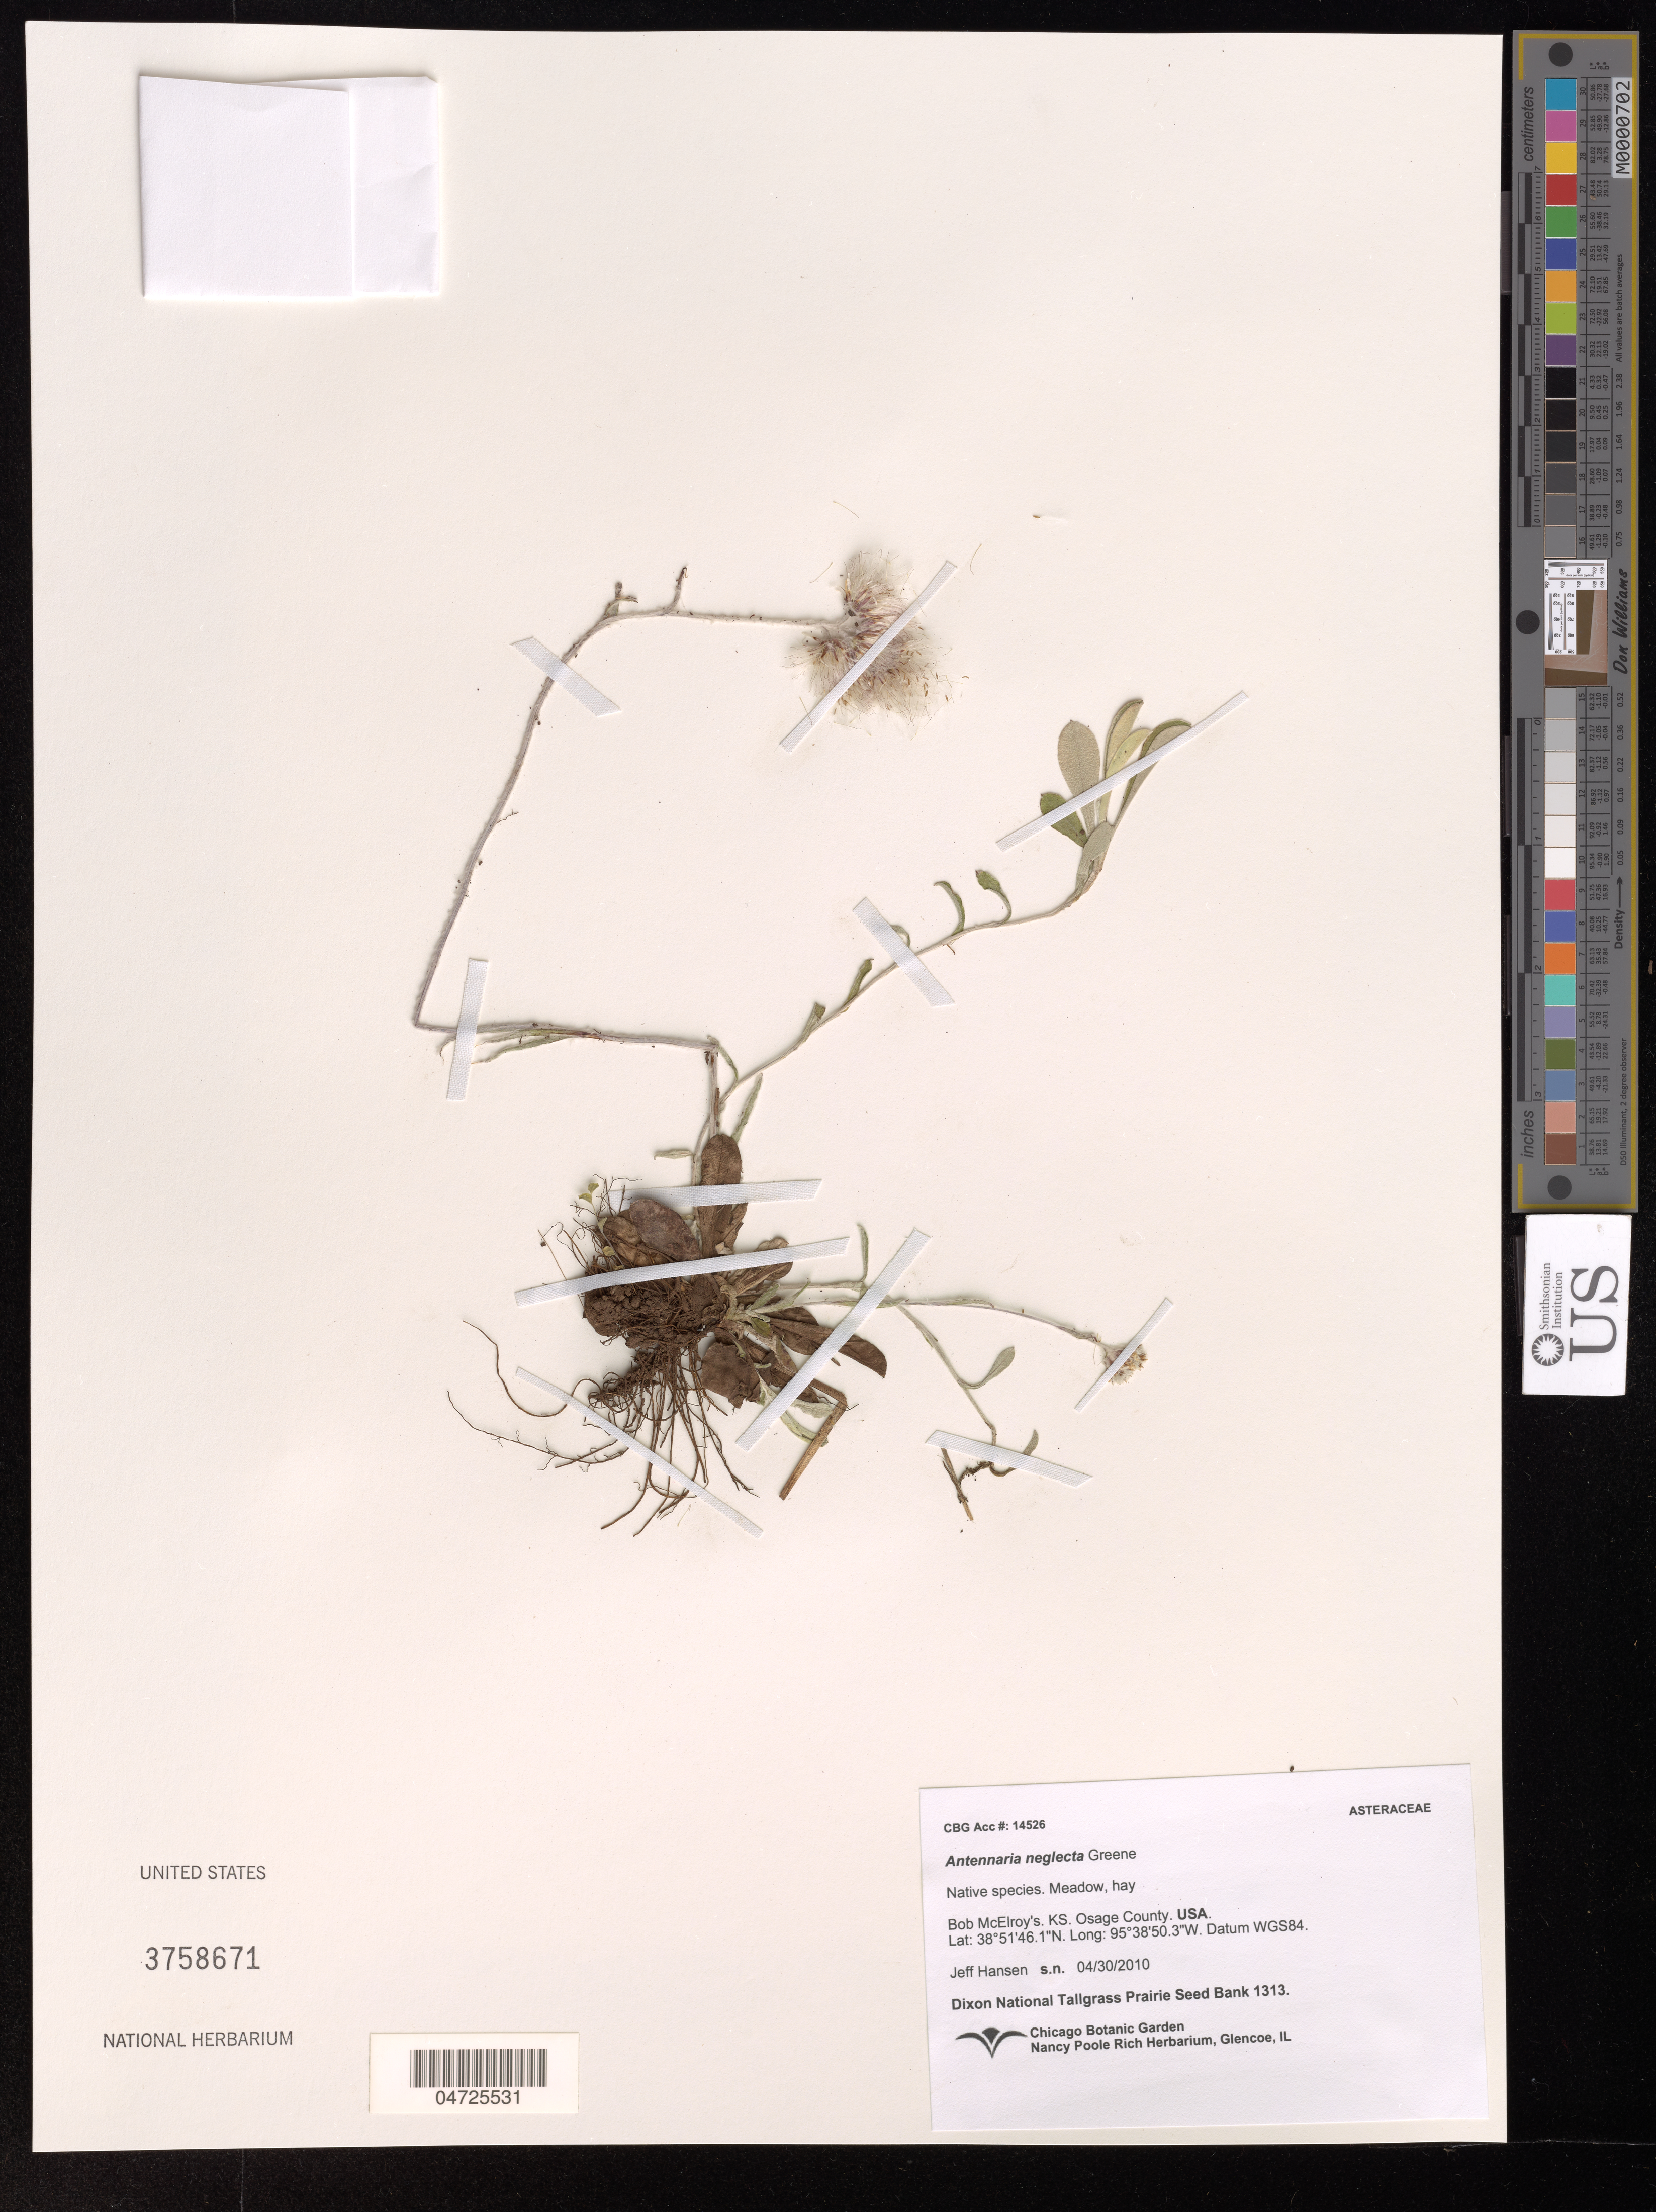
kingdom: Plantae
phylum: Tracheophyta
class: Magnoliopsida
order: Asterales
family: Asteraceae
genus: Antennaria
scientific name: Antennaria neglecta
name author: Greene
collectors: J. Hansen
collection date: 2010-04-30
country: United States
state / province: Kansas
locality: Bob McElroy's. Osage County. Datum WGS84.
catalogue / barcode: US 3758671